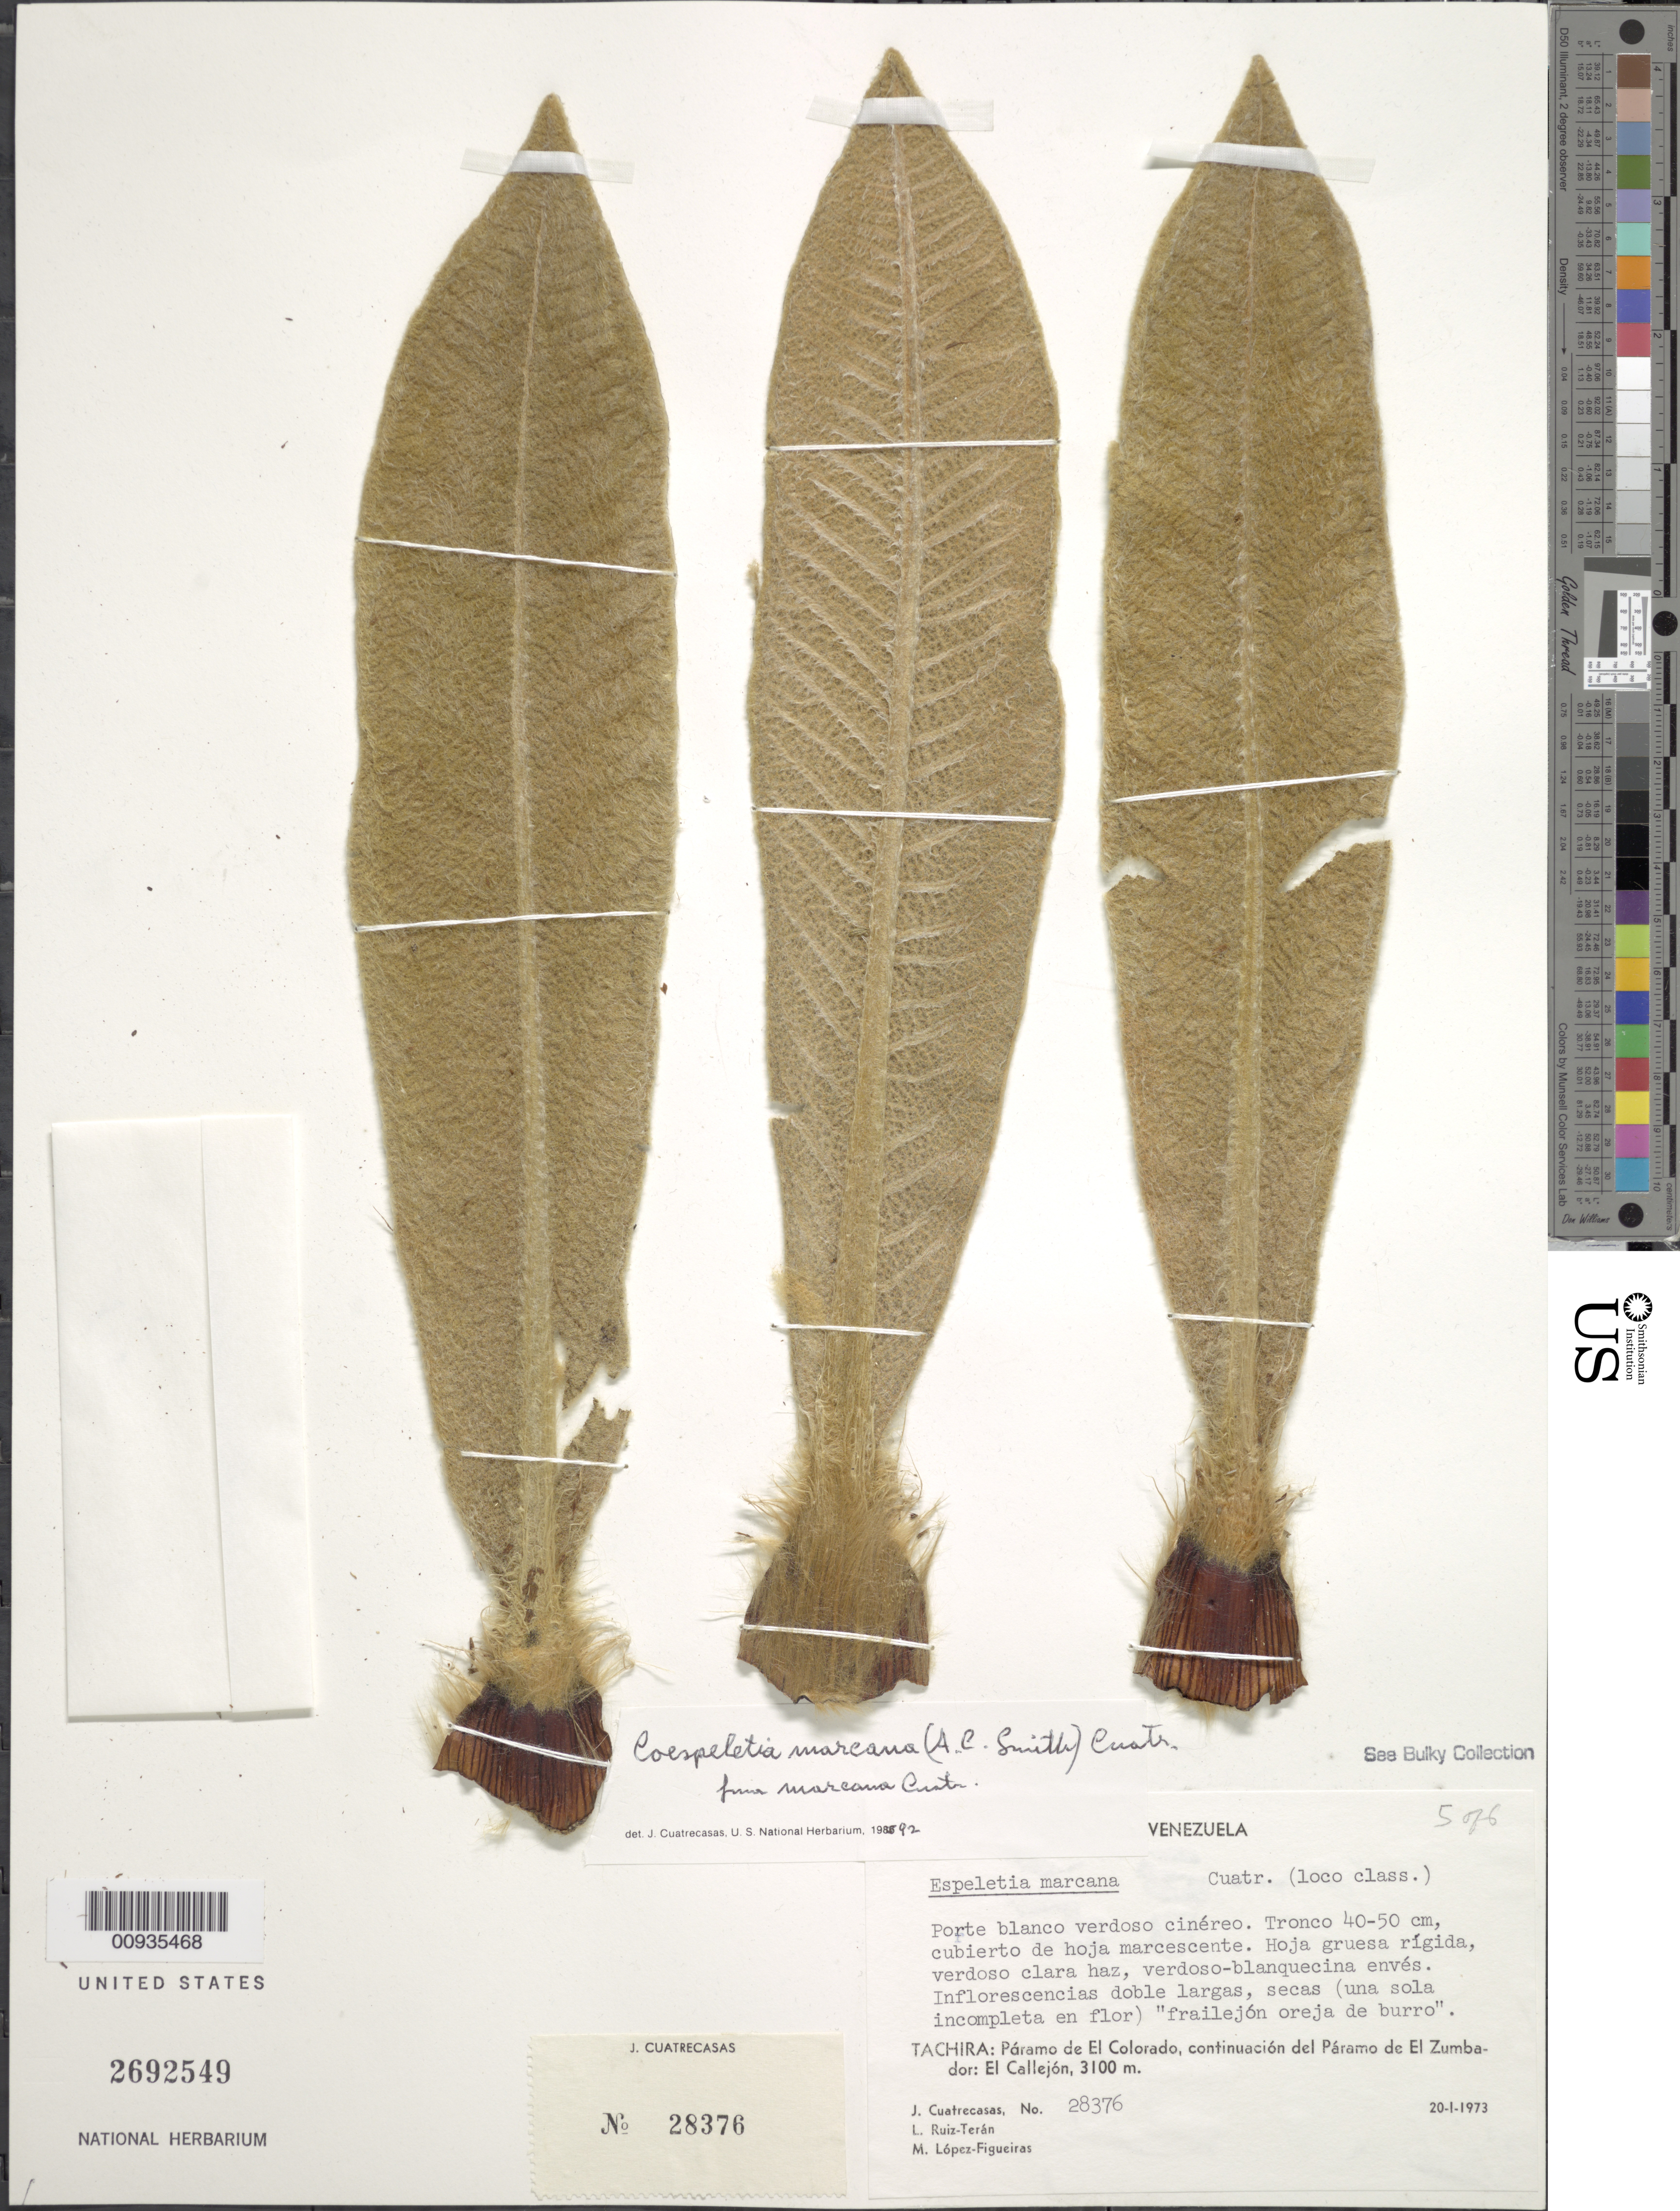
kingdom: Plantae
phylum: Tracheophyta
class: Magnoliopsida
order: Asterales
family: Asteraceae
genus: Coespeletia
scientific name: Coespeletia thyrsiformis f. marcana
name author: (A.C. Sm.) Cuatrec.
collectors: J. Cuatrecasas, L. E. Ruíz-Terán & M. López Figueiras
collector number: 28376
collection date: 1973-01-20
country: Venezuela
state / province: Tachira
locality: Paramo de El Colorado, continuacion del Paramo de El Zumbador: El Callejon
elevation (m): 3100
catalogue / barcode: US 2692549